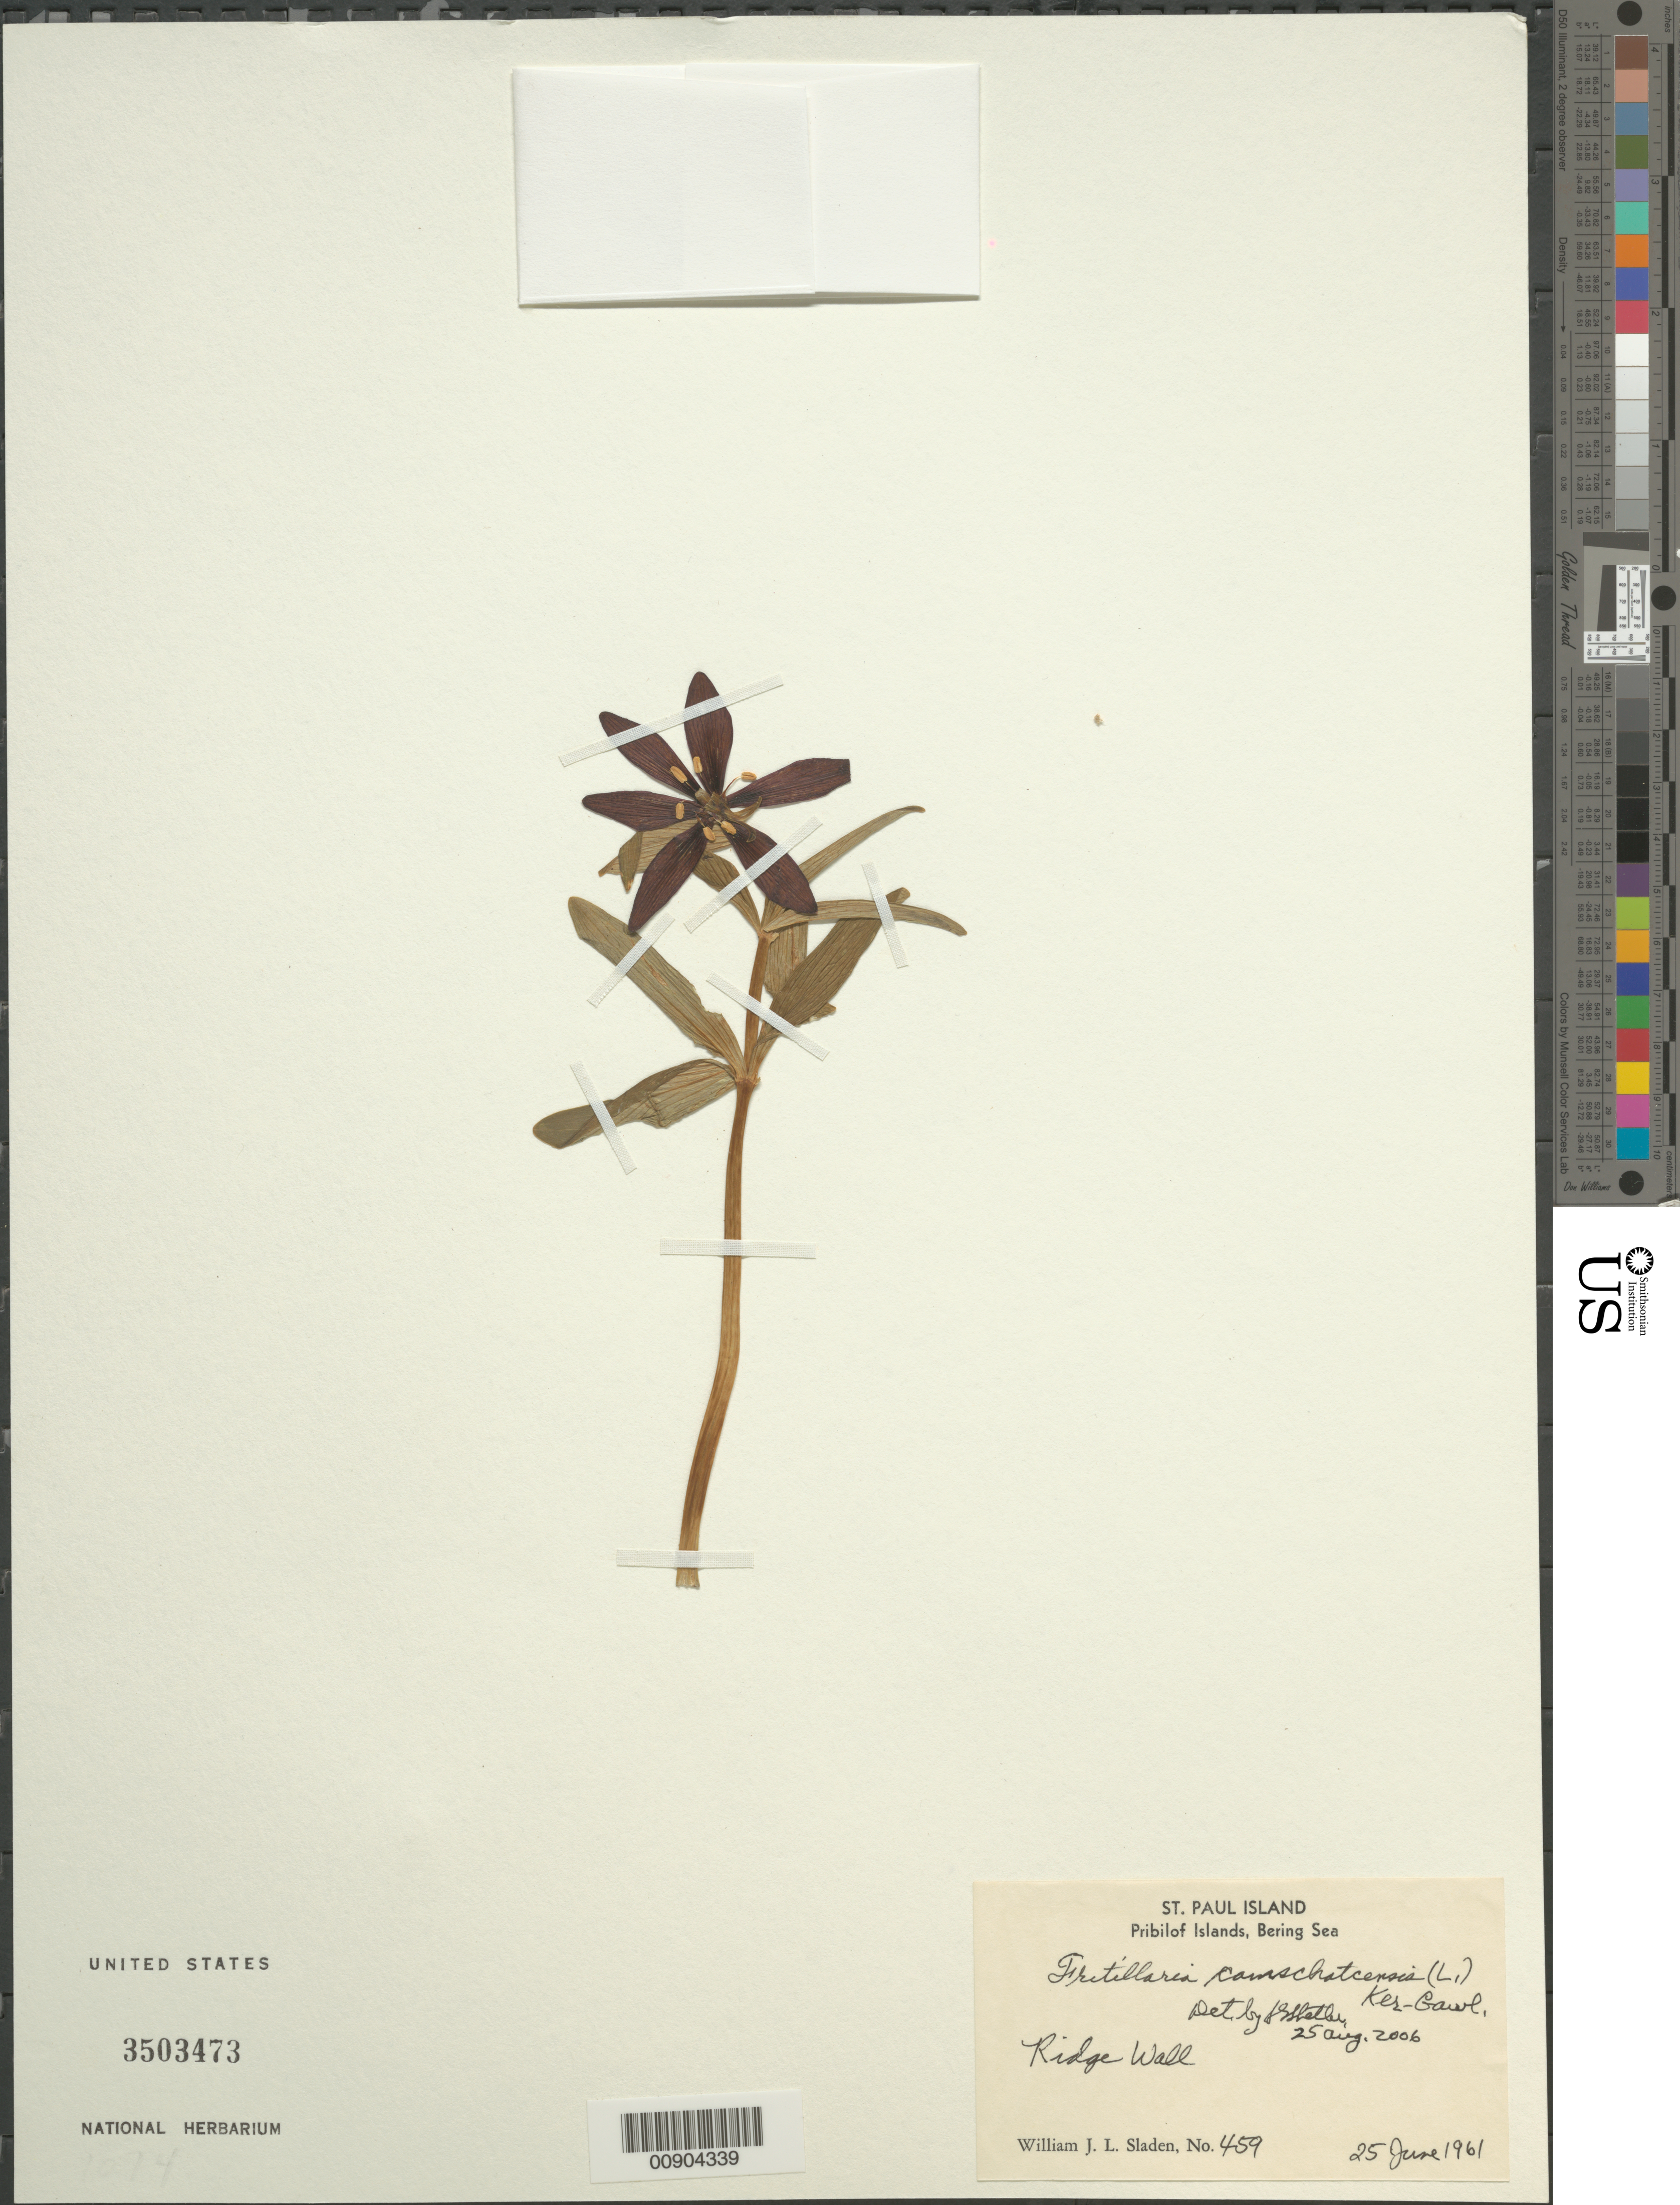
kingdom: Plantae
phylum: Tracheophyta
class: Liliopsida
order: Liliales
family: Liliaceae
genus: Fritillaria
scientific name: Fritillaria camschatcensis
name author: (L.) Ker Gawl.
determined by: Shetler, Stanwyn G., (US), NMNH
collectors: W. Sladen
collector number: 459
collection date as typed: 25 Jun 1961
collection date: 1961-06-25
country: United States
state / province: Alaska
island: St. Paul Island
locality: Ridge Wall., Bering Sea, Pribilof Islands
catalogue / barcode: US 3503473